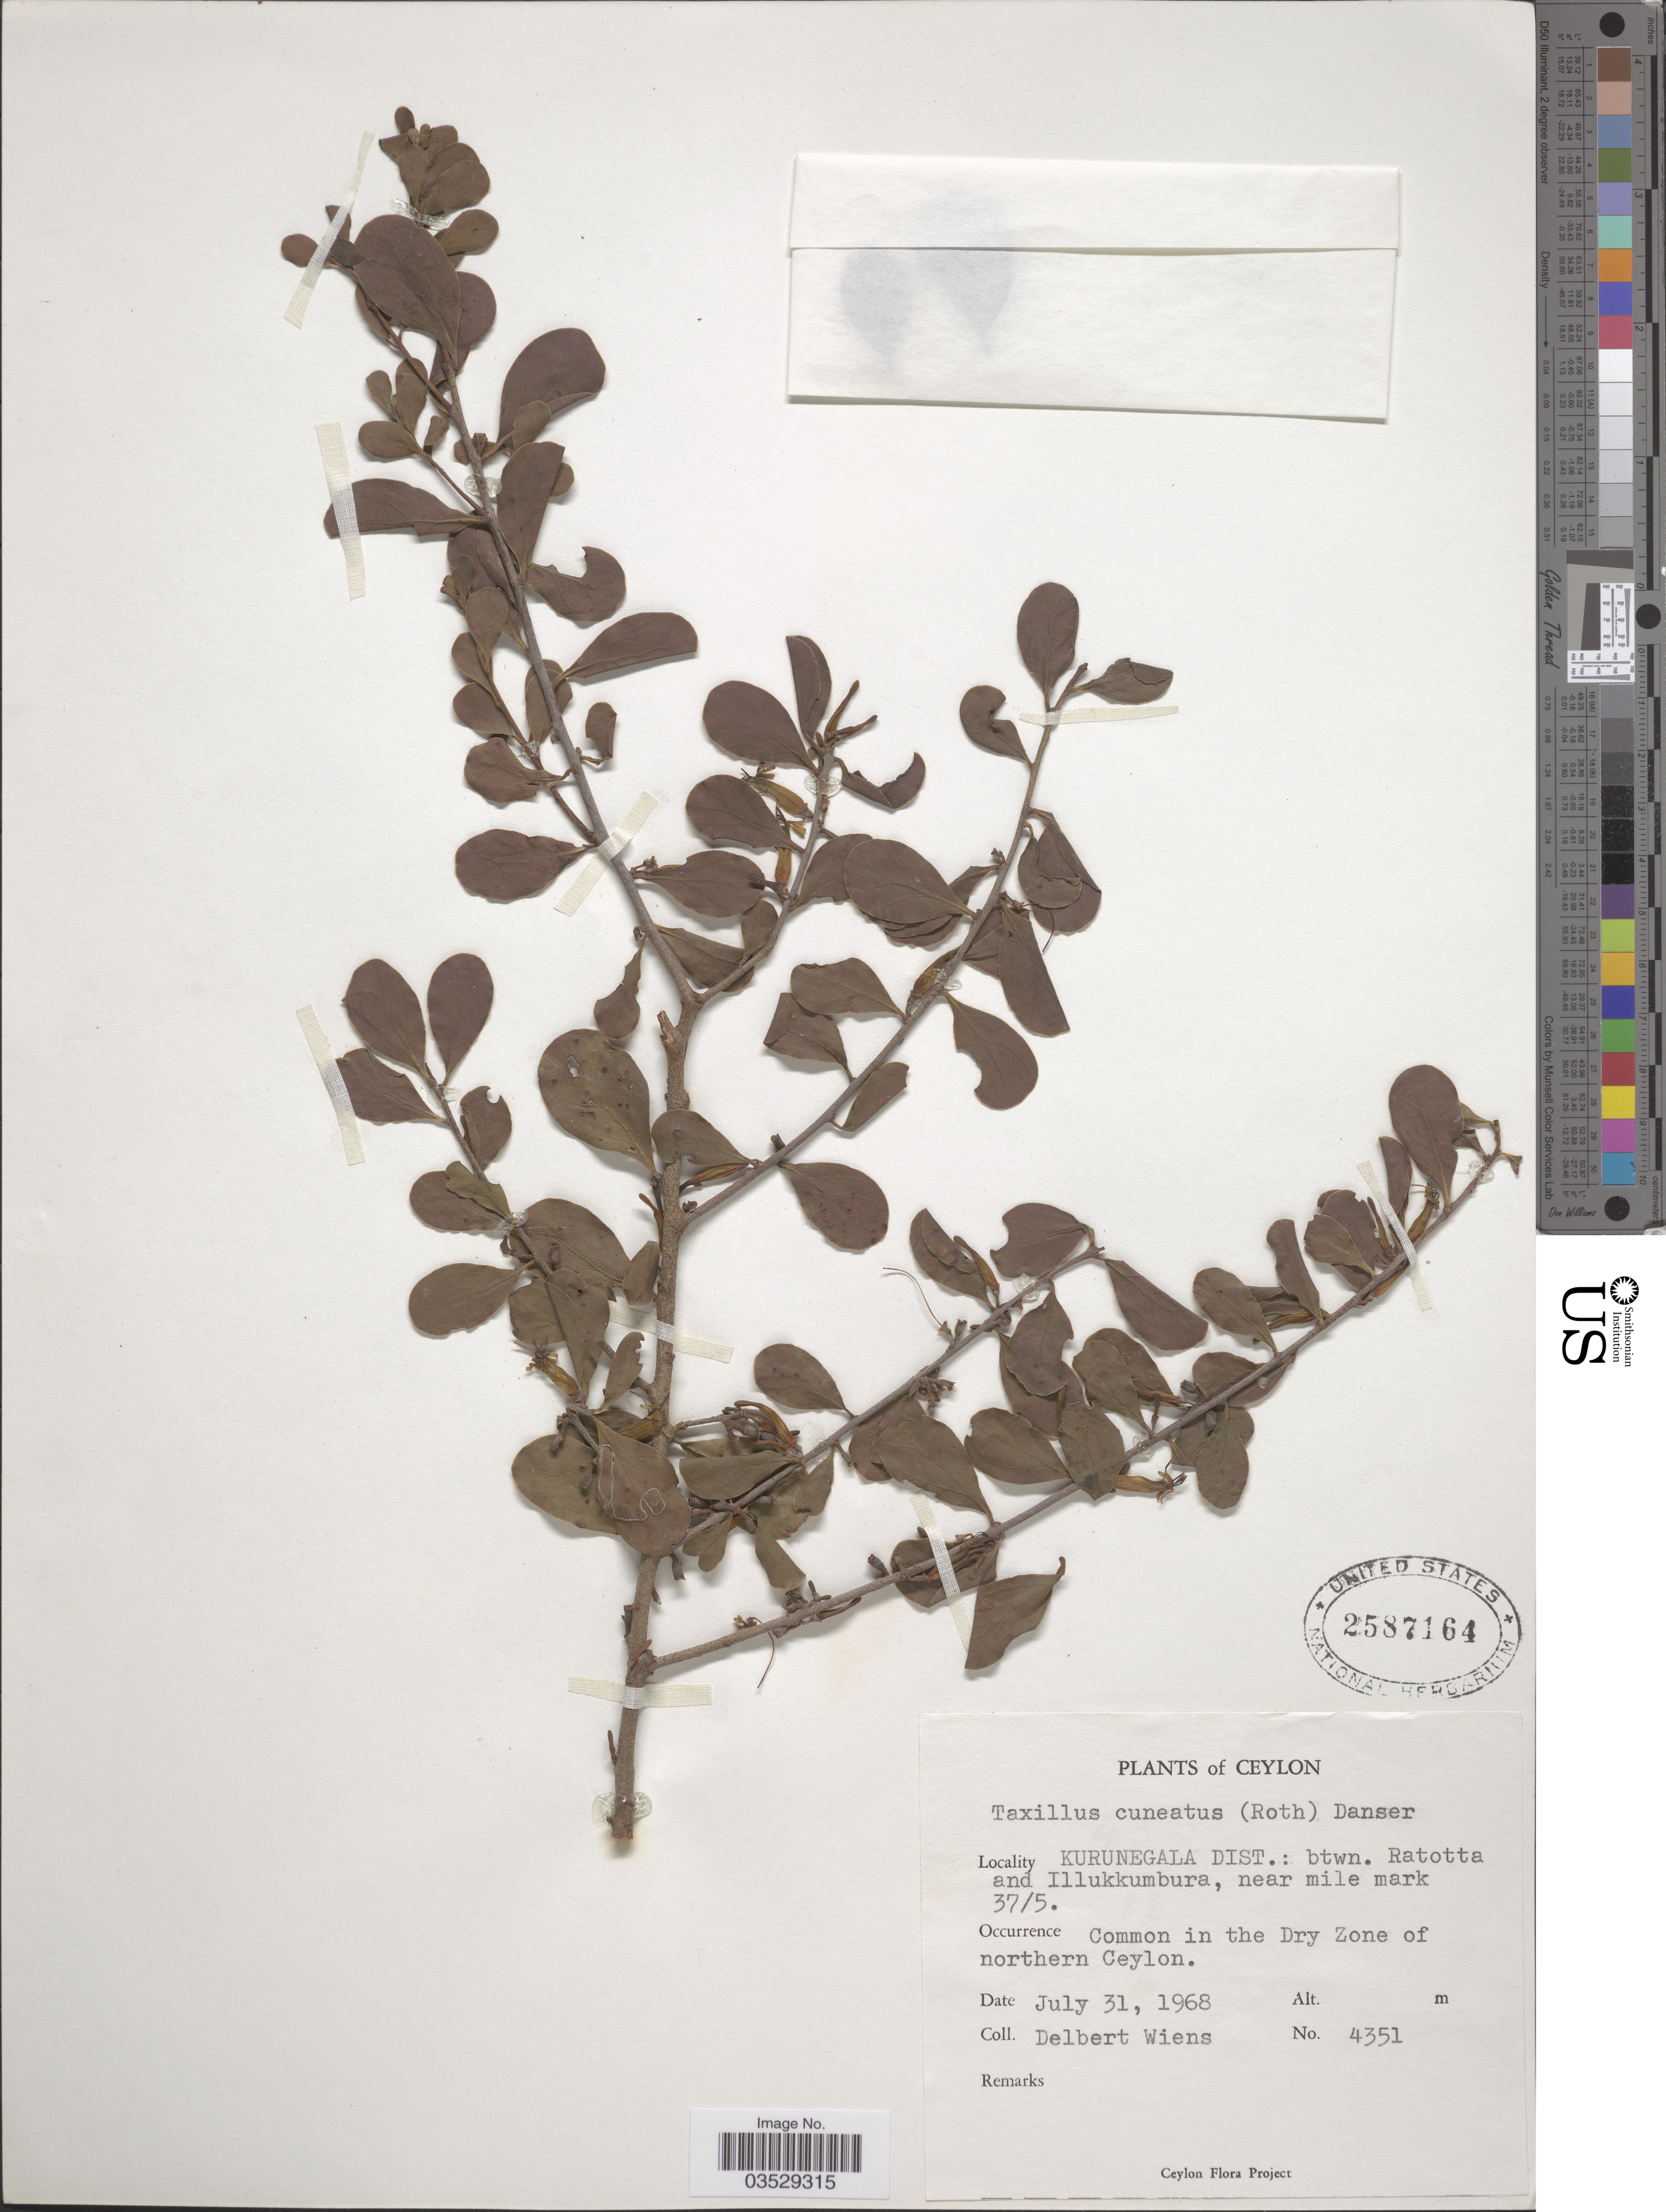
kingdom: Plantae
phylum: Tracheophyta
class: Magnoliopsida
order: Santalales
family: Loranthaceae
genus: Taxillus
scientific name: Taxillus cuneatus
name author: Danser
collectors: D. Wiens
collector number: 4351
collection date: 1968-07-31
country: Sri Lanka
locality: Ceylon. Kurunegala Dist.: btwn. Ratotta and Illukkumbura, near mile mark 37/5. Common in the Dry Zone of northern Ceylon.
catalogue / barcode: US 2587164